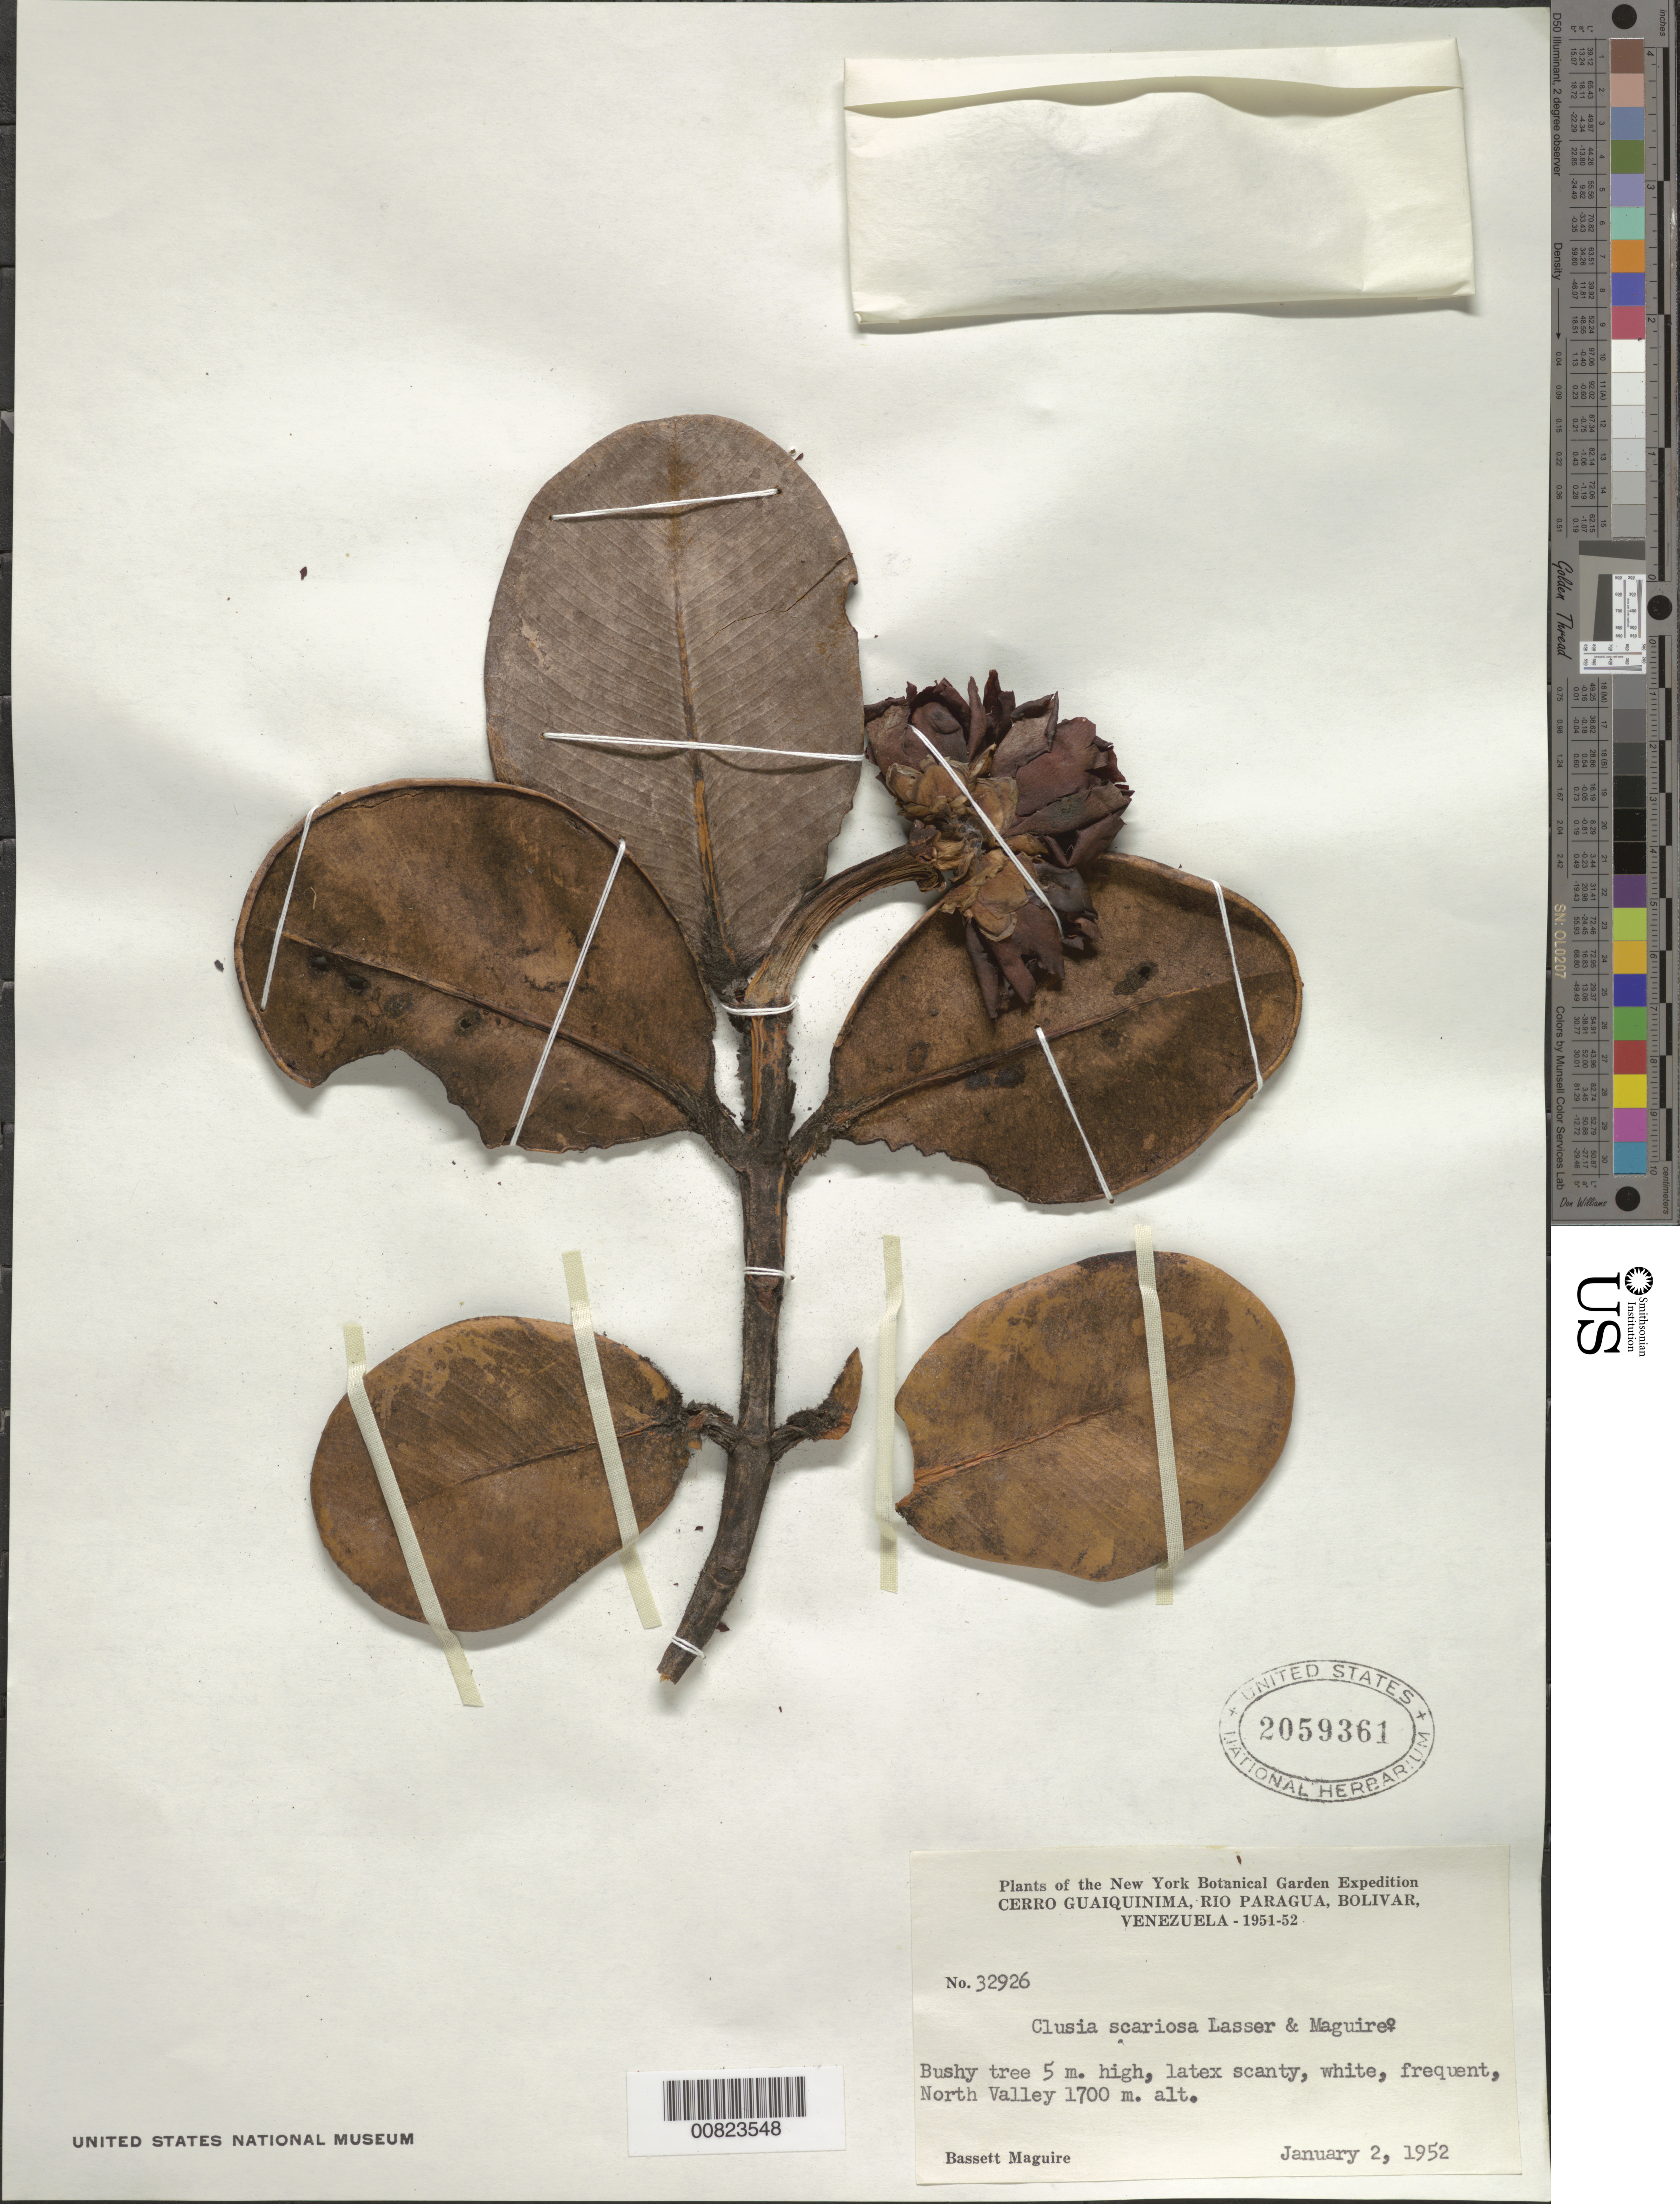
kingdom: Plantae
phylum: Tracheophyta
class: Magnoliopsida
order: Malpighiales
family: Clusiaceae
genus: Clusia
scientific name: Clusia scariosa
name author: Lasser & Maguire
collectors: B. Maguire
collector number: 32926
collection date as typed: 2-Jan-52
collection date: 1952-01-02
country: Venezuela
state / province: Bolívar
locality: Cerro Guaiquinima, Río Paragua, "North Valley"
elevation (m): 1700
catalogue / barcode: US 2059361